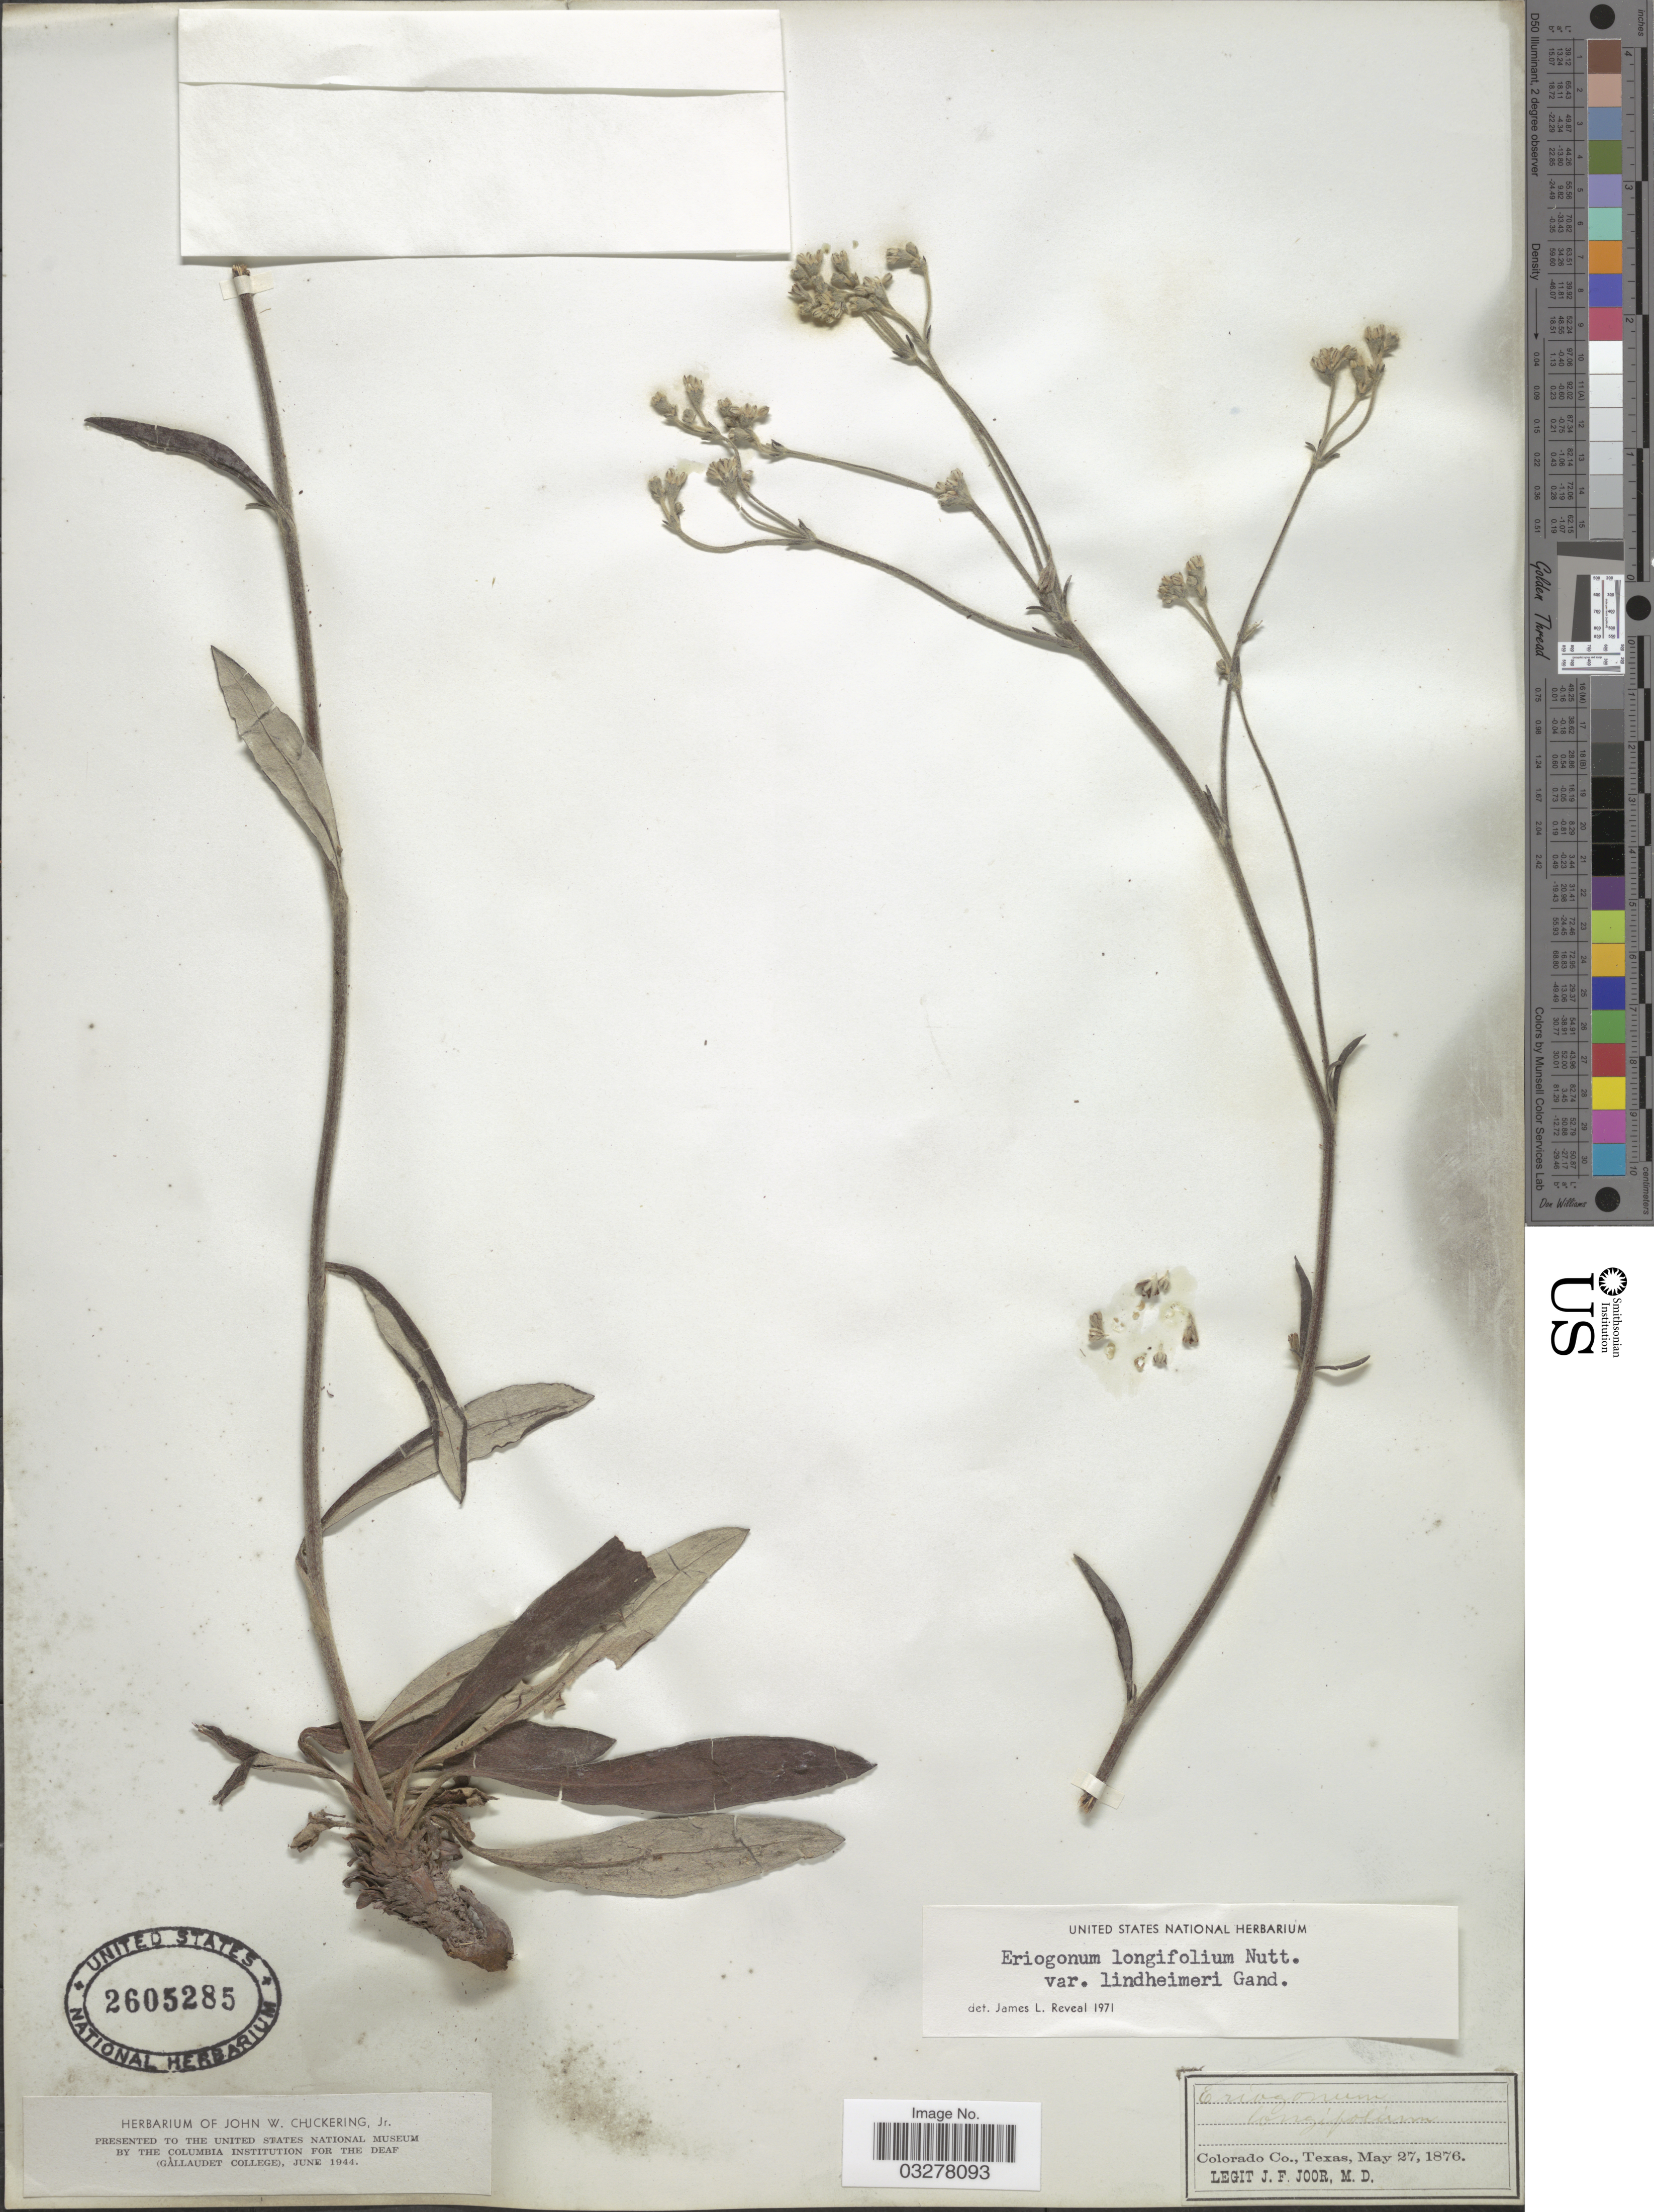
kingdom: Plantae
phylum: Tracheophyta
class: Magnoliopsida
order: Caryophyllales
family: Polygonaceae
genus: Eriogonum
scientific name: Eriogonum longifolium var. lindheimeri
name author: Gand.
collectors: J. F. Joor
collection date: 1876-05-27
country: United States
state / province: Texas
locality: Colorado Co.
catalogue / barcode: US 2605285